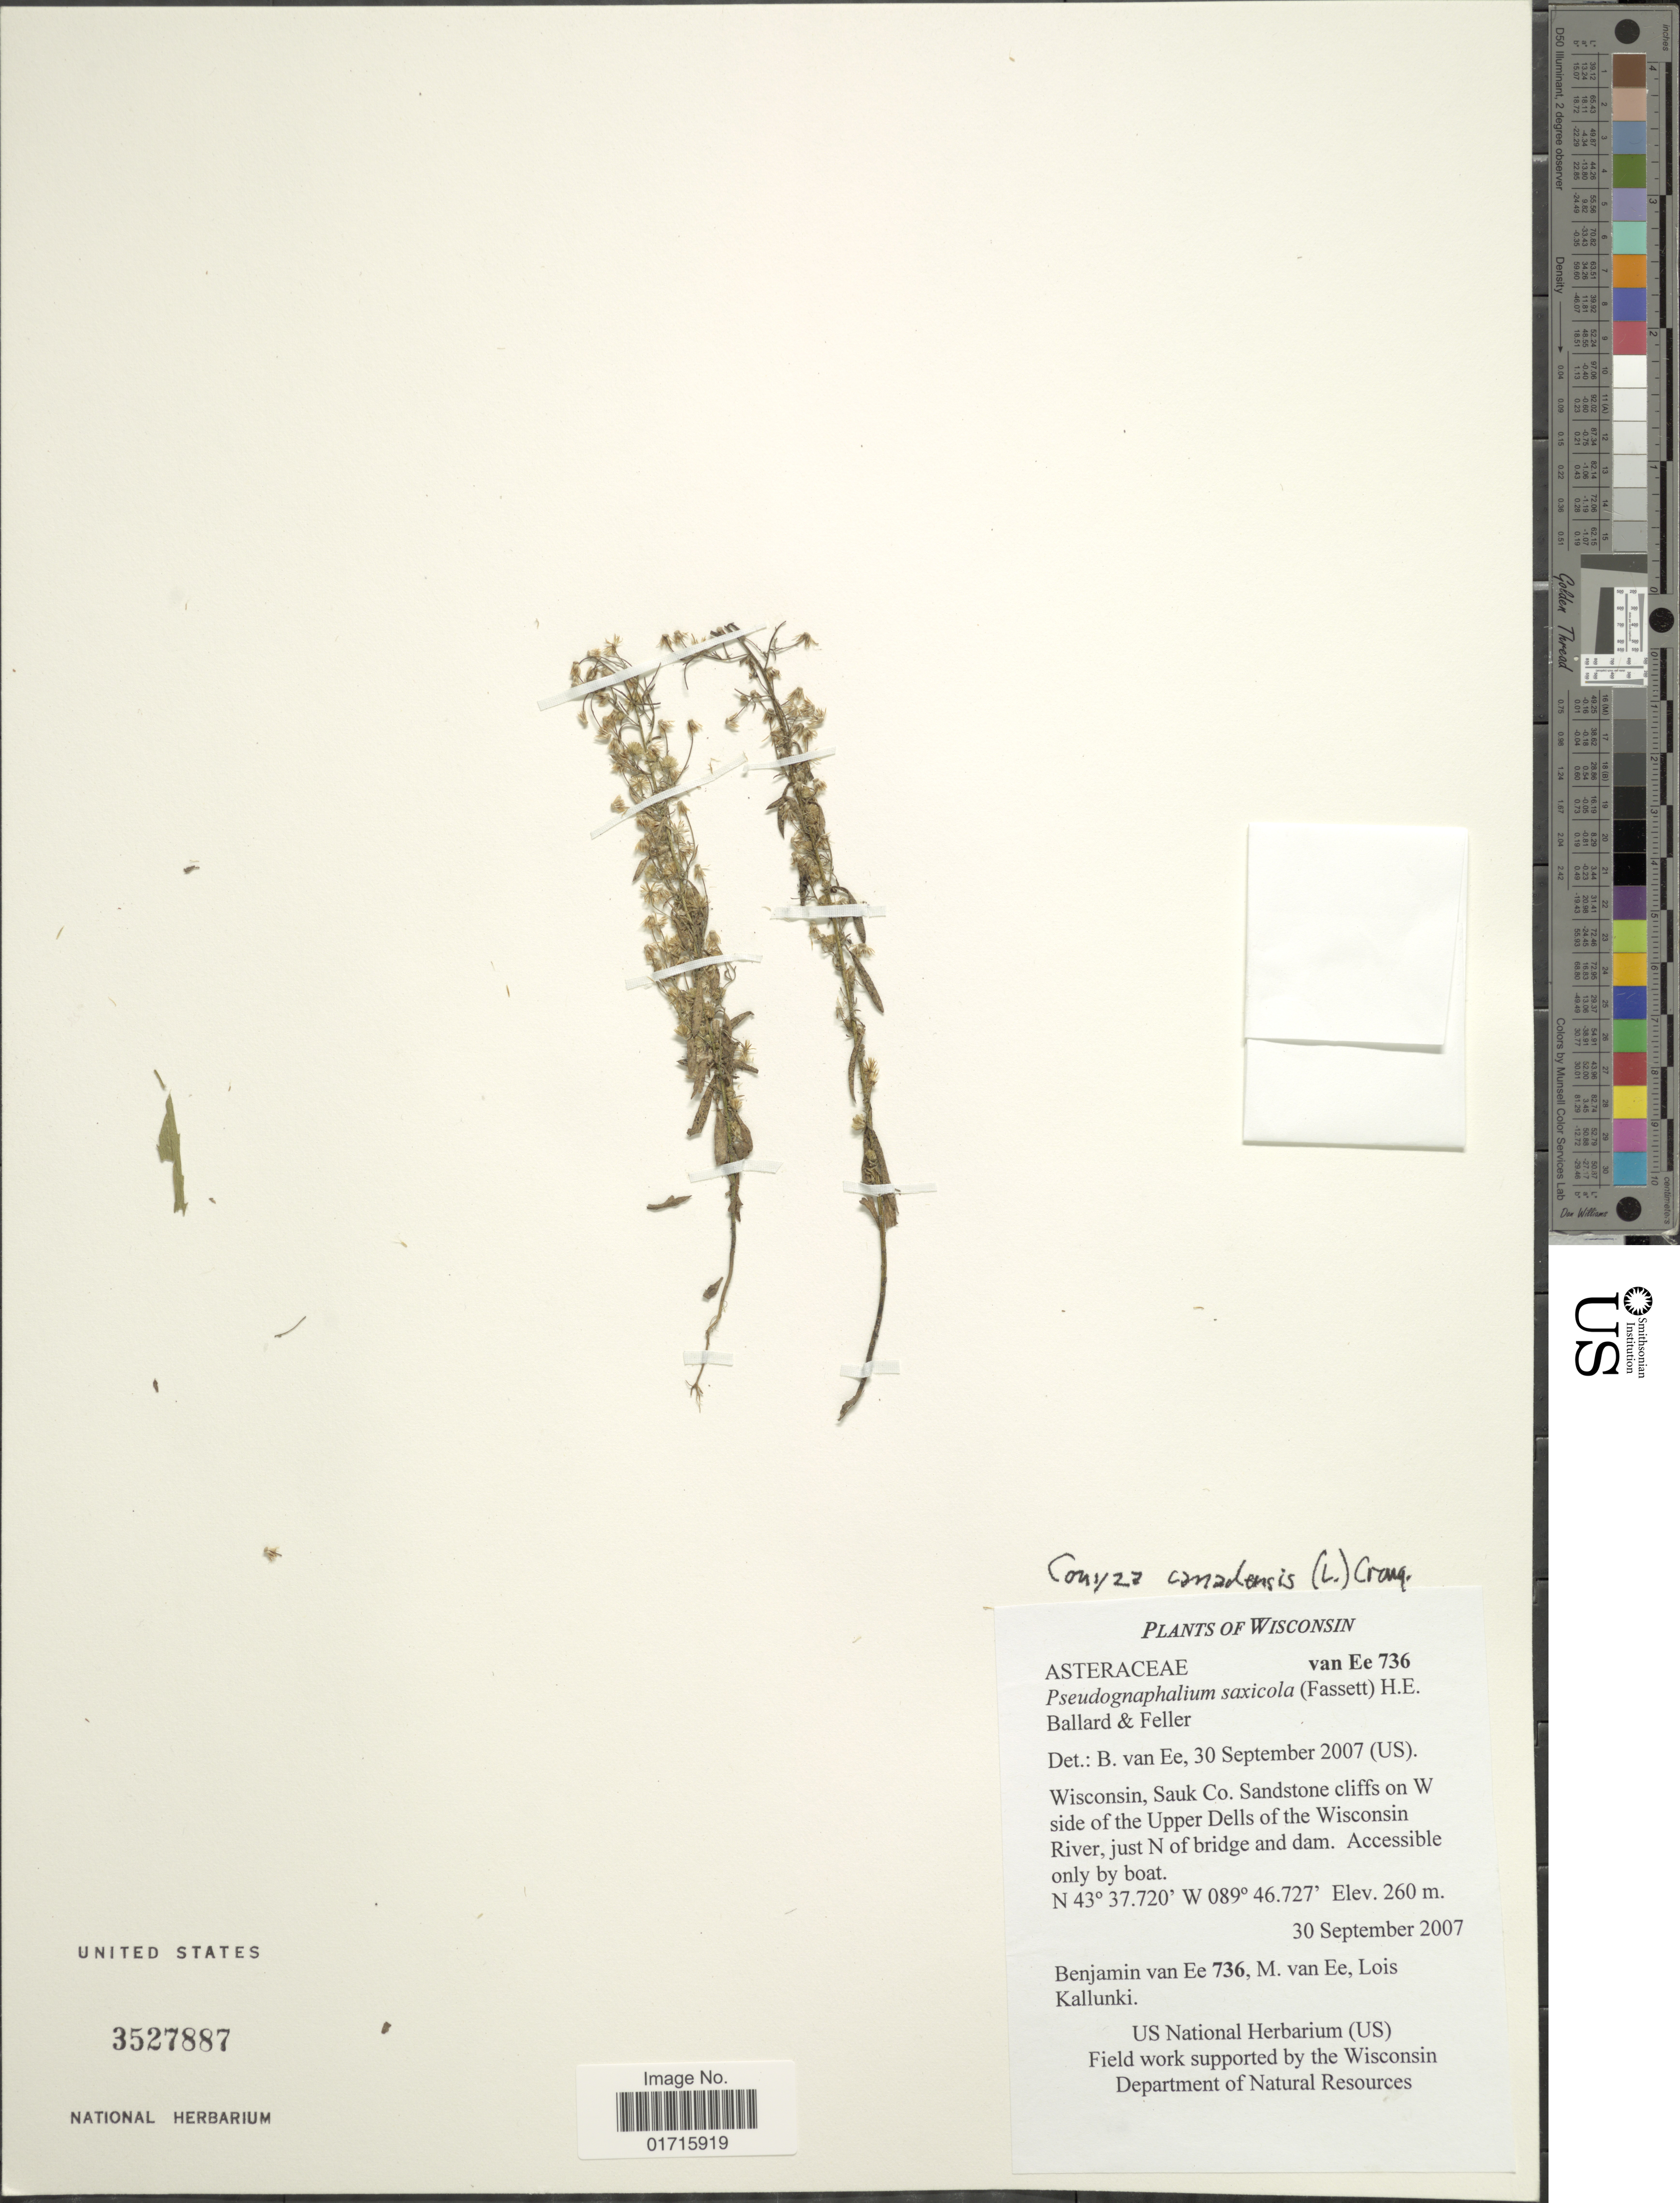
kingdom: Plantae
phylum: Tracheophyta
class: Magnoliopsida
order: Asterales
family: Asteraceae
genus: Conyza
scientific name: Conyza canadensis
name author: (L.) Cronq.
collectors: B. van Ee, M. Van Ee & L. Kallunki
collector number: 736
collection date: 2007-09-30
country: United States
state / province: Wisconsin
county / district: Sauk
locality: Sandstone cliffs on W side of the Upper Dells of the Wisconsin River, just N of bridge and dam. Accesible only by boat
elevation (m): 260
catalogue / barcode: US 3527887